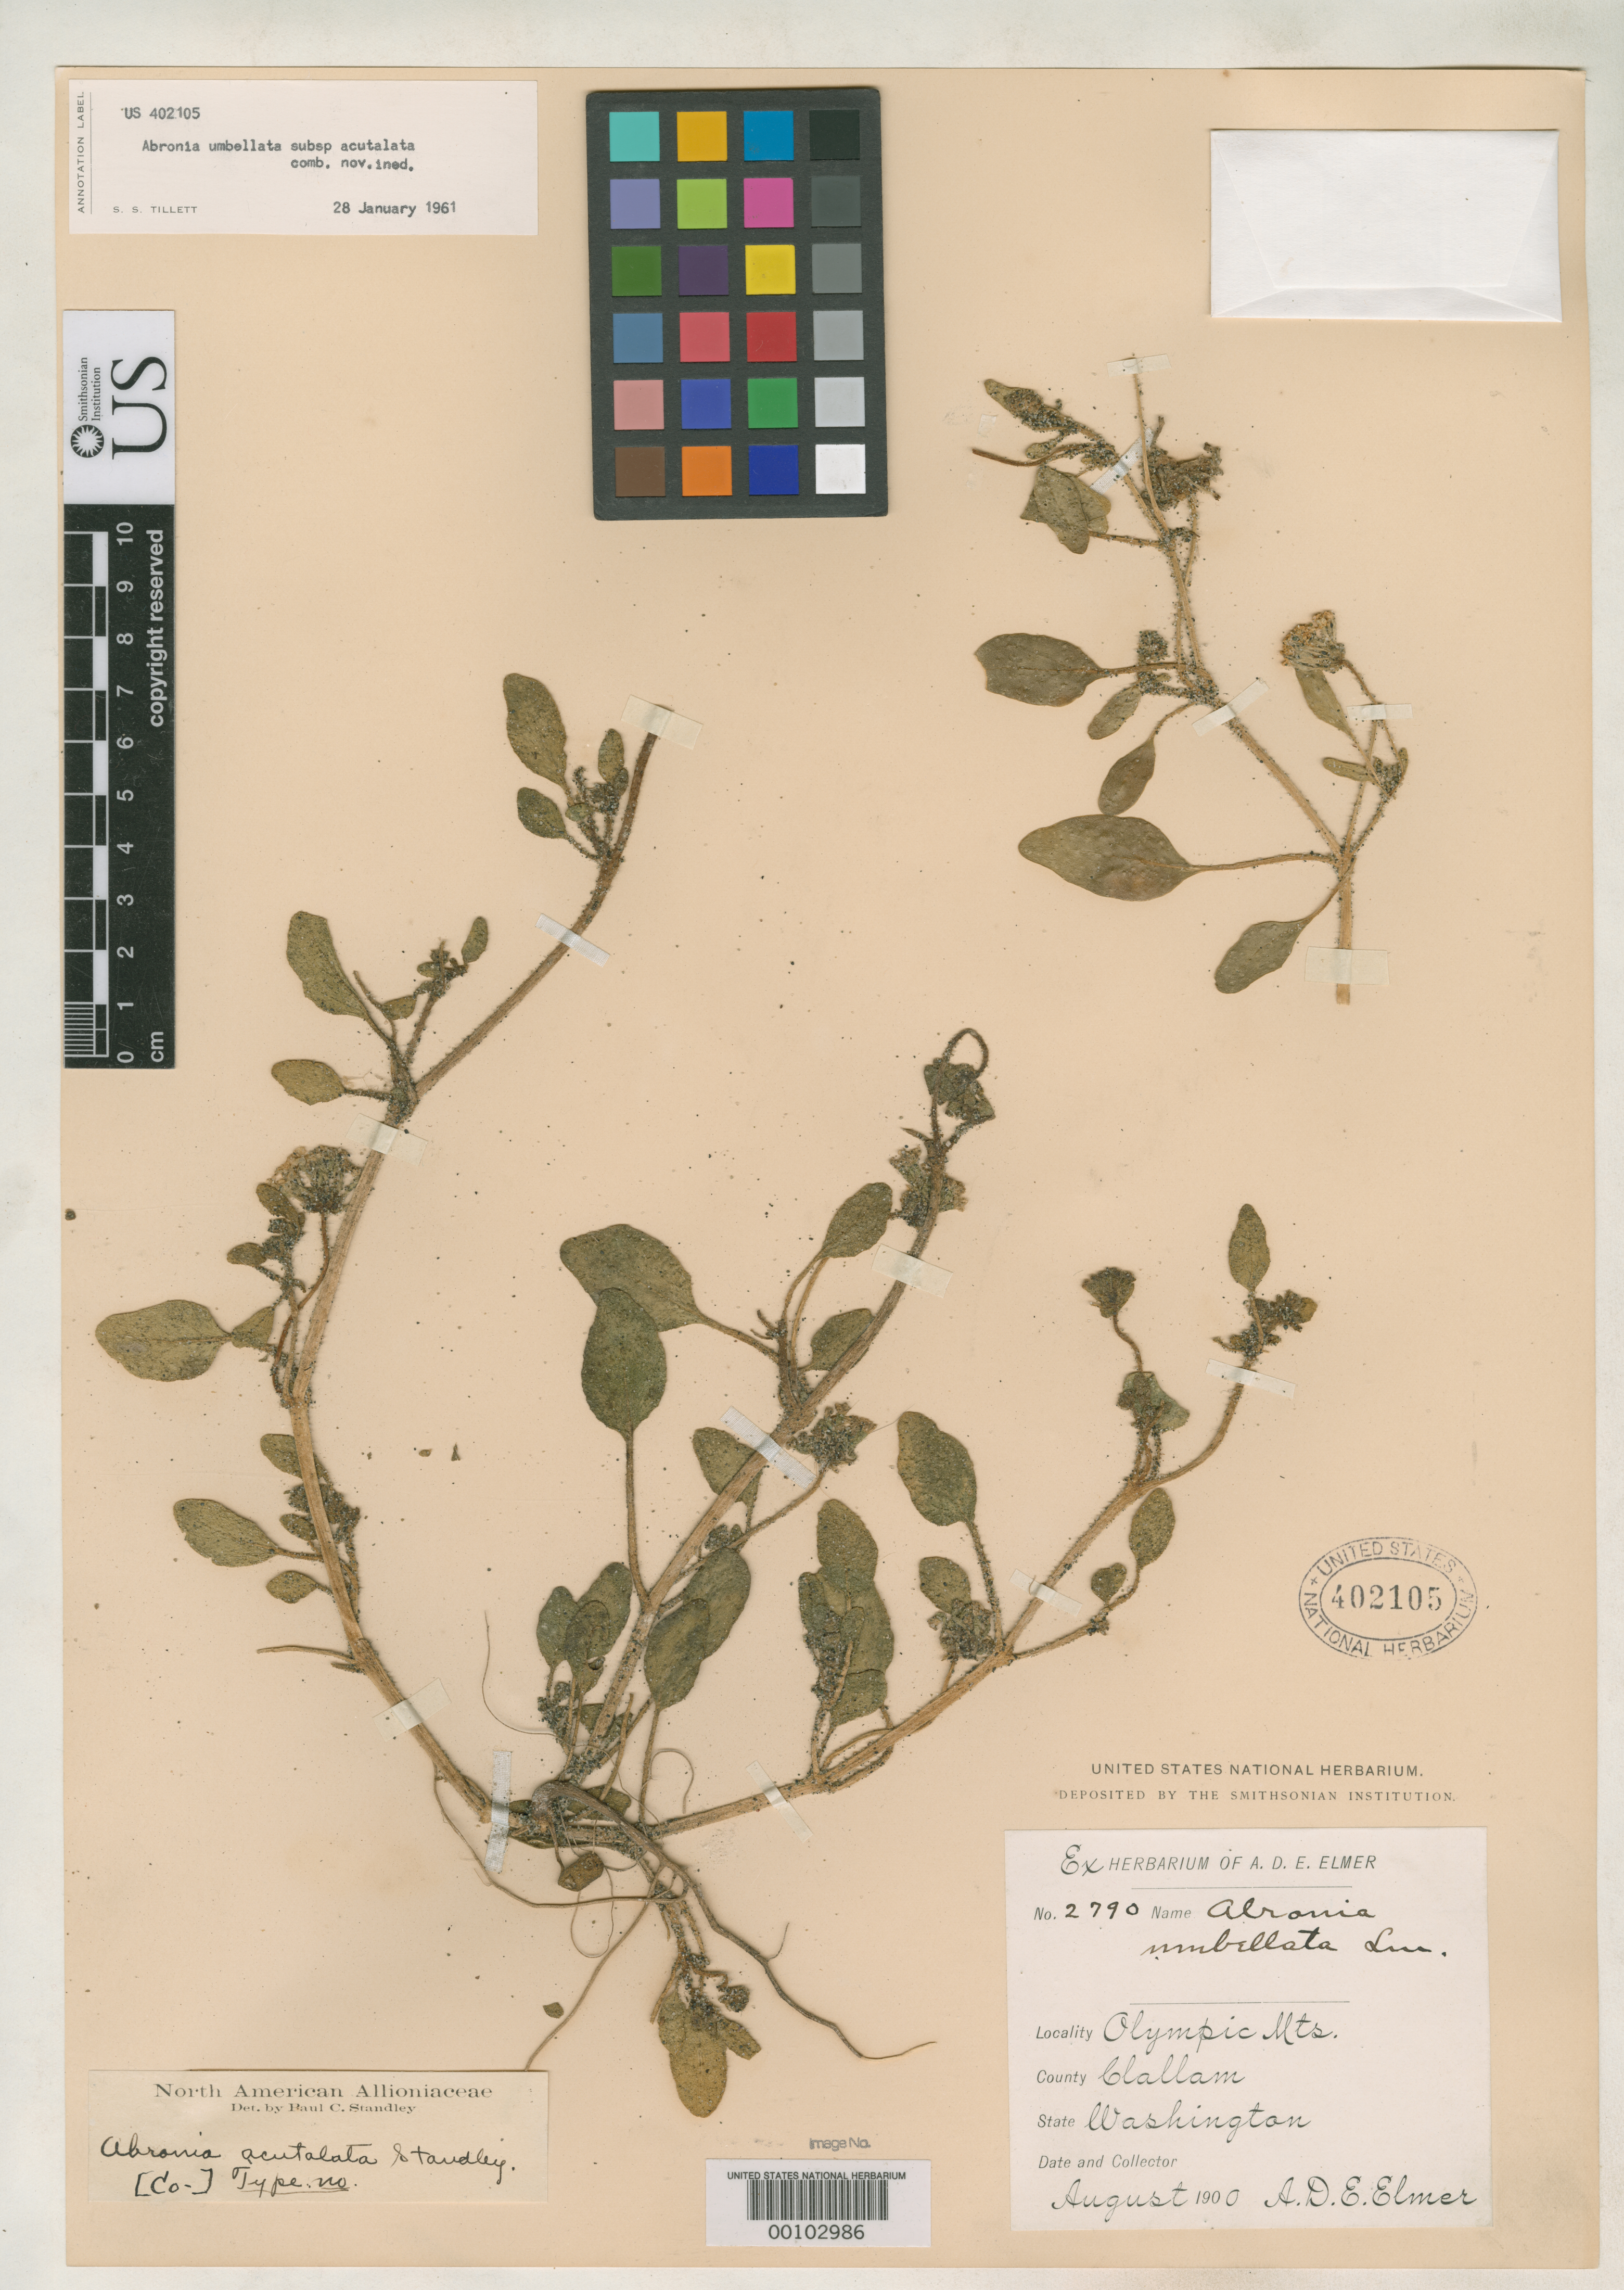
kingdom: Plantae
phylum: Tracheophyta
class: Magnoliopsida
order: Caryophyllales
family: Nyctaginaceae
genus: Abronia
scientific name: Abronia acutalata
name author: Standl.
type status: Isotype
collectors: A. D. E. Elmer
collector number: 2790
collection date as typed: Aug 1900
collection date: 1900-08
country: United States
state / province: Washington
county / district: Clallam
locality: Olympic Mountains.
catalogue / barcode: US 402105